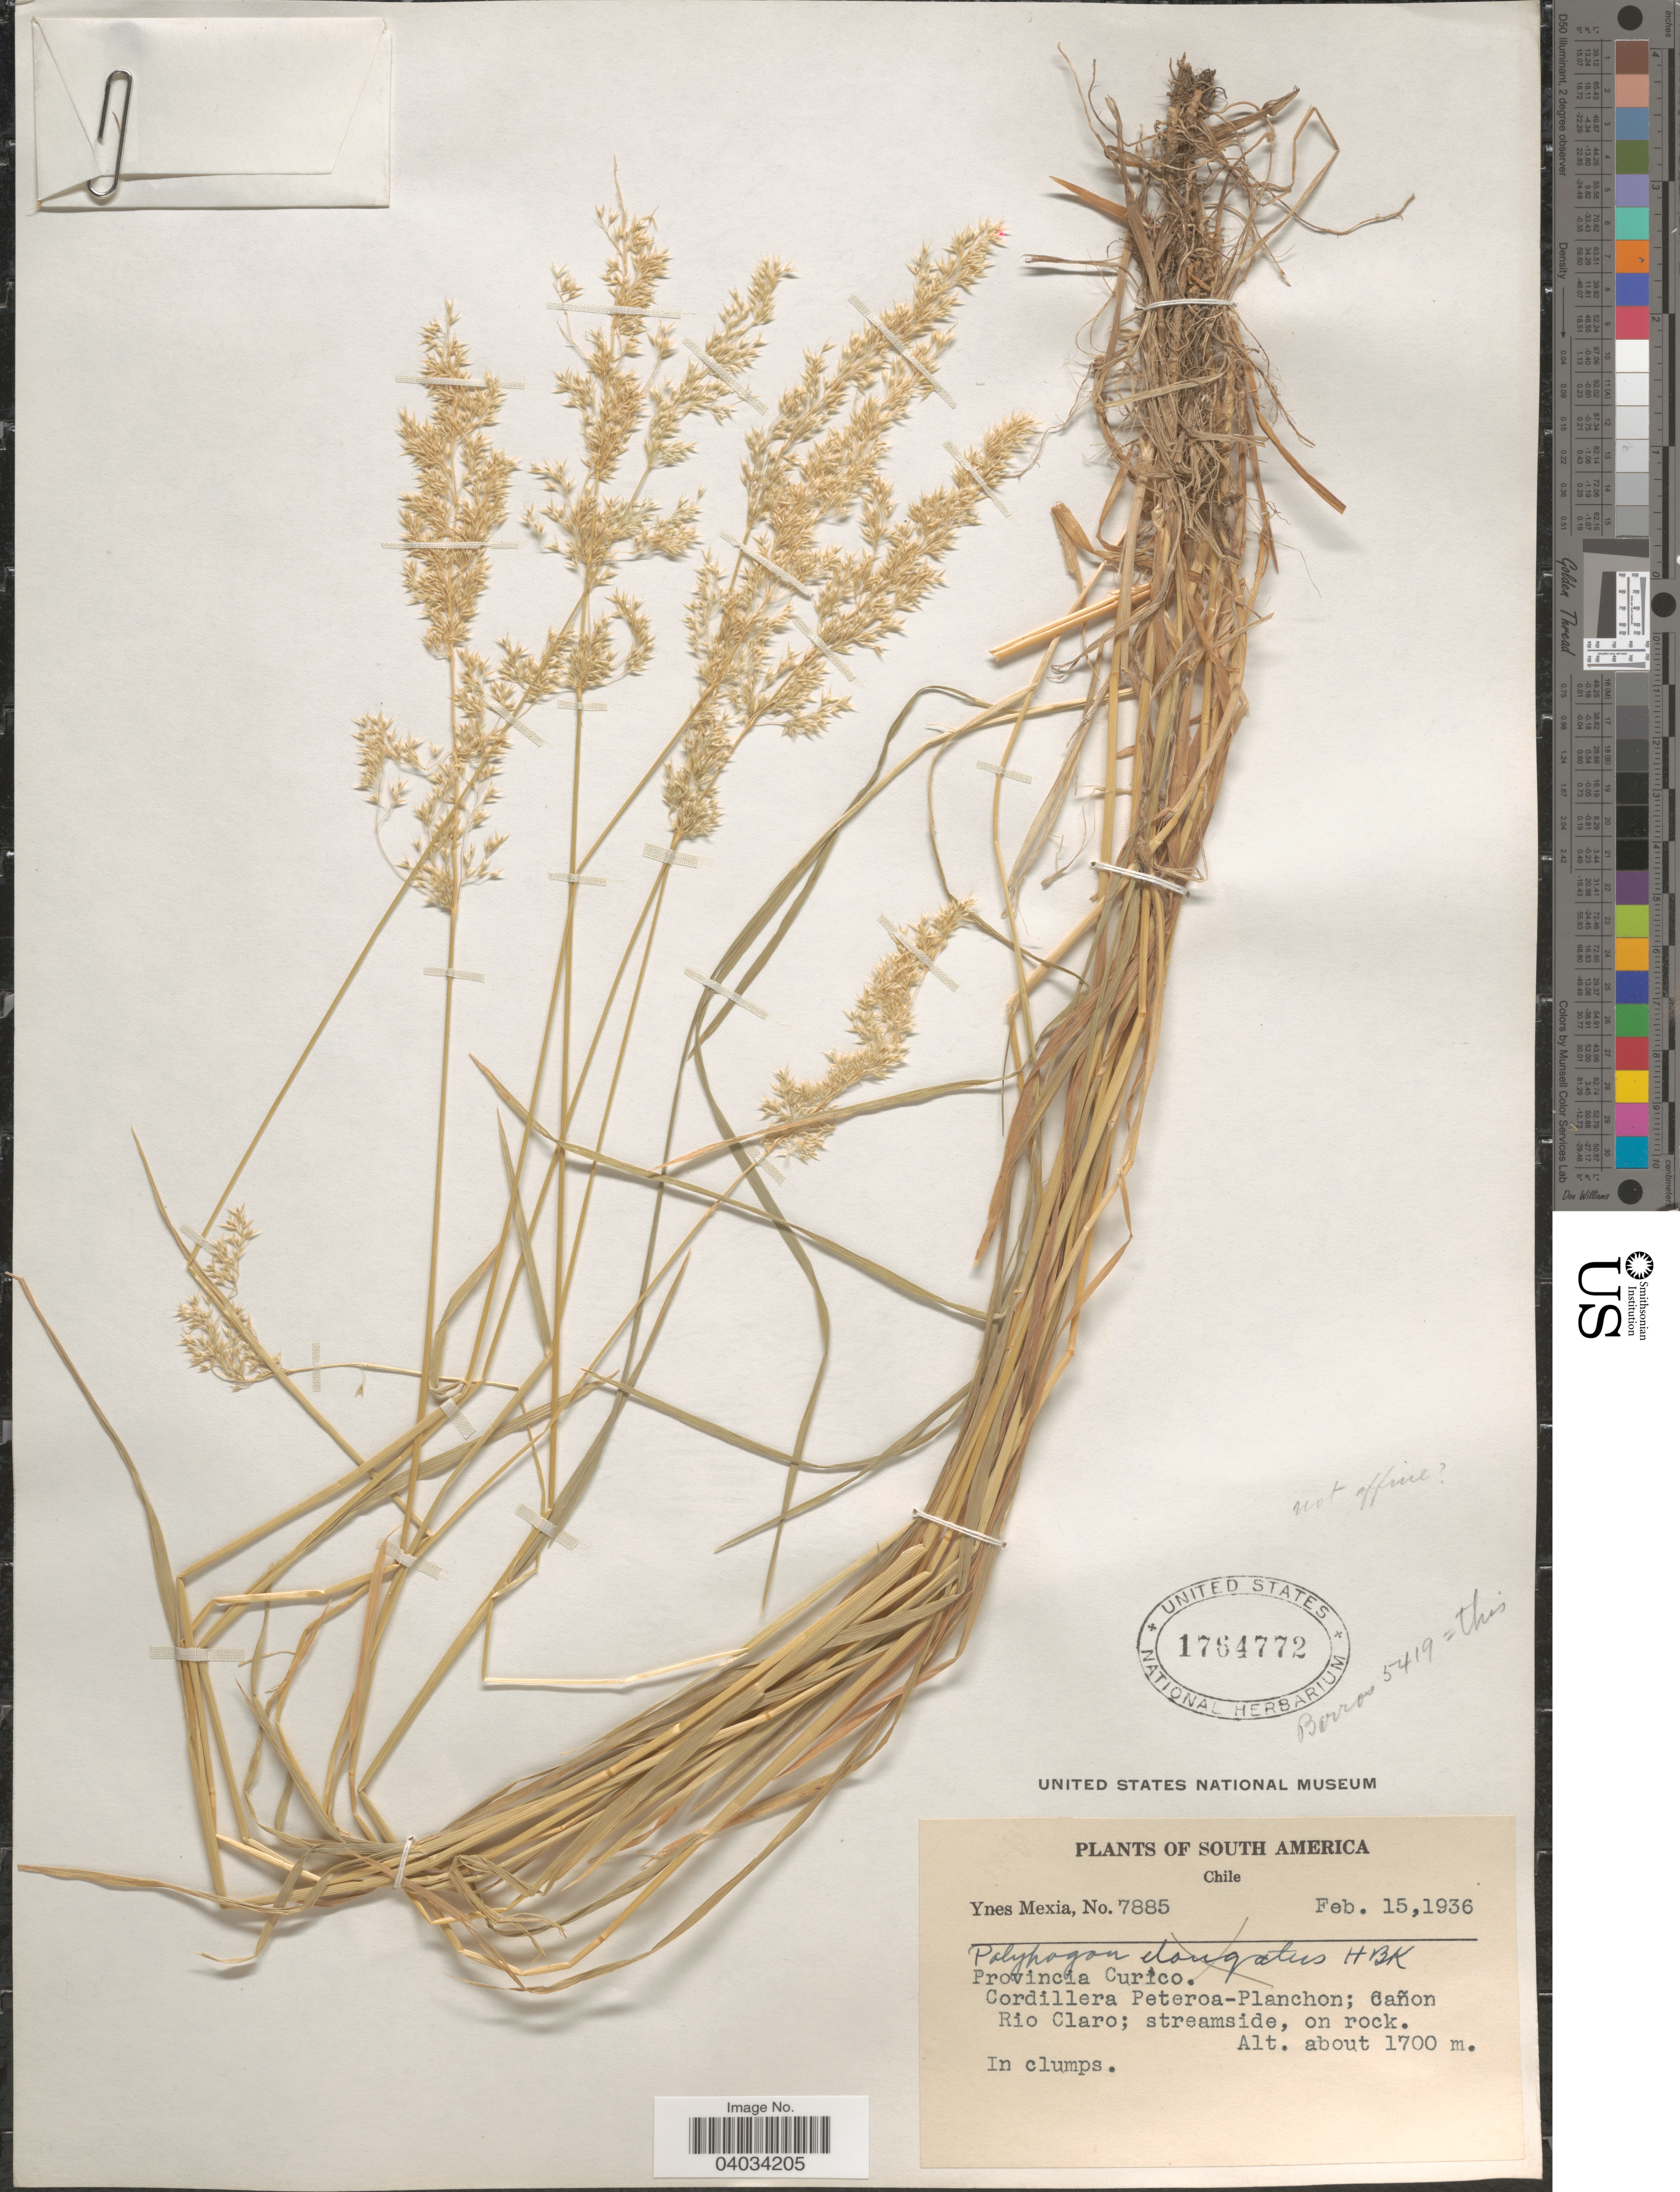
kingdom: Plantae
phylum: Tracheophyta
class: Liliopsida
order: Poales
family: Poaceae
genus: Polypogon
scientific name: Polypogon exasperatus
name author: (Trin.) Renvoize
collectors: Y. Mexia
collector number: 7885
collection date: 1936-02-15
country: Chile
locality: Provincia Curico. Cordillera Peteroa-Planchon; Cañon Rio Claro.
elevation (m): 1700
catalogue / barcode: US 1764772